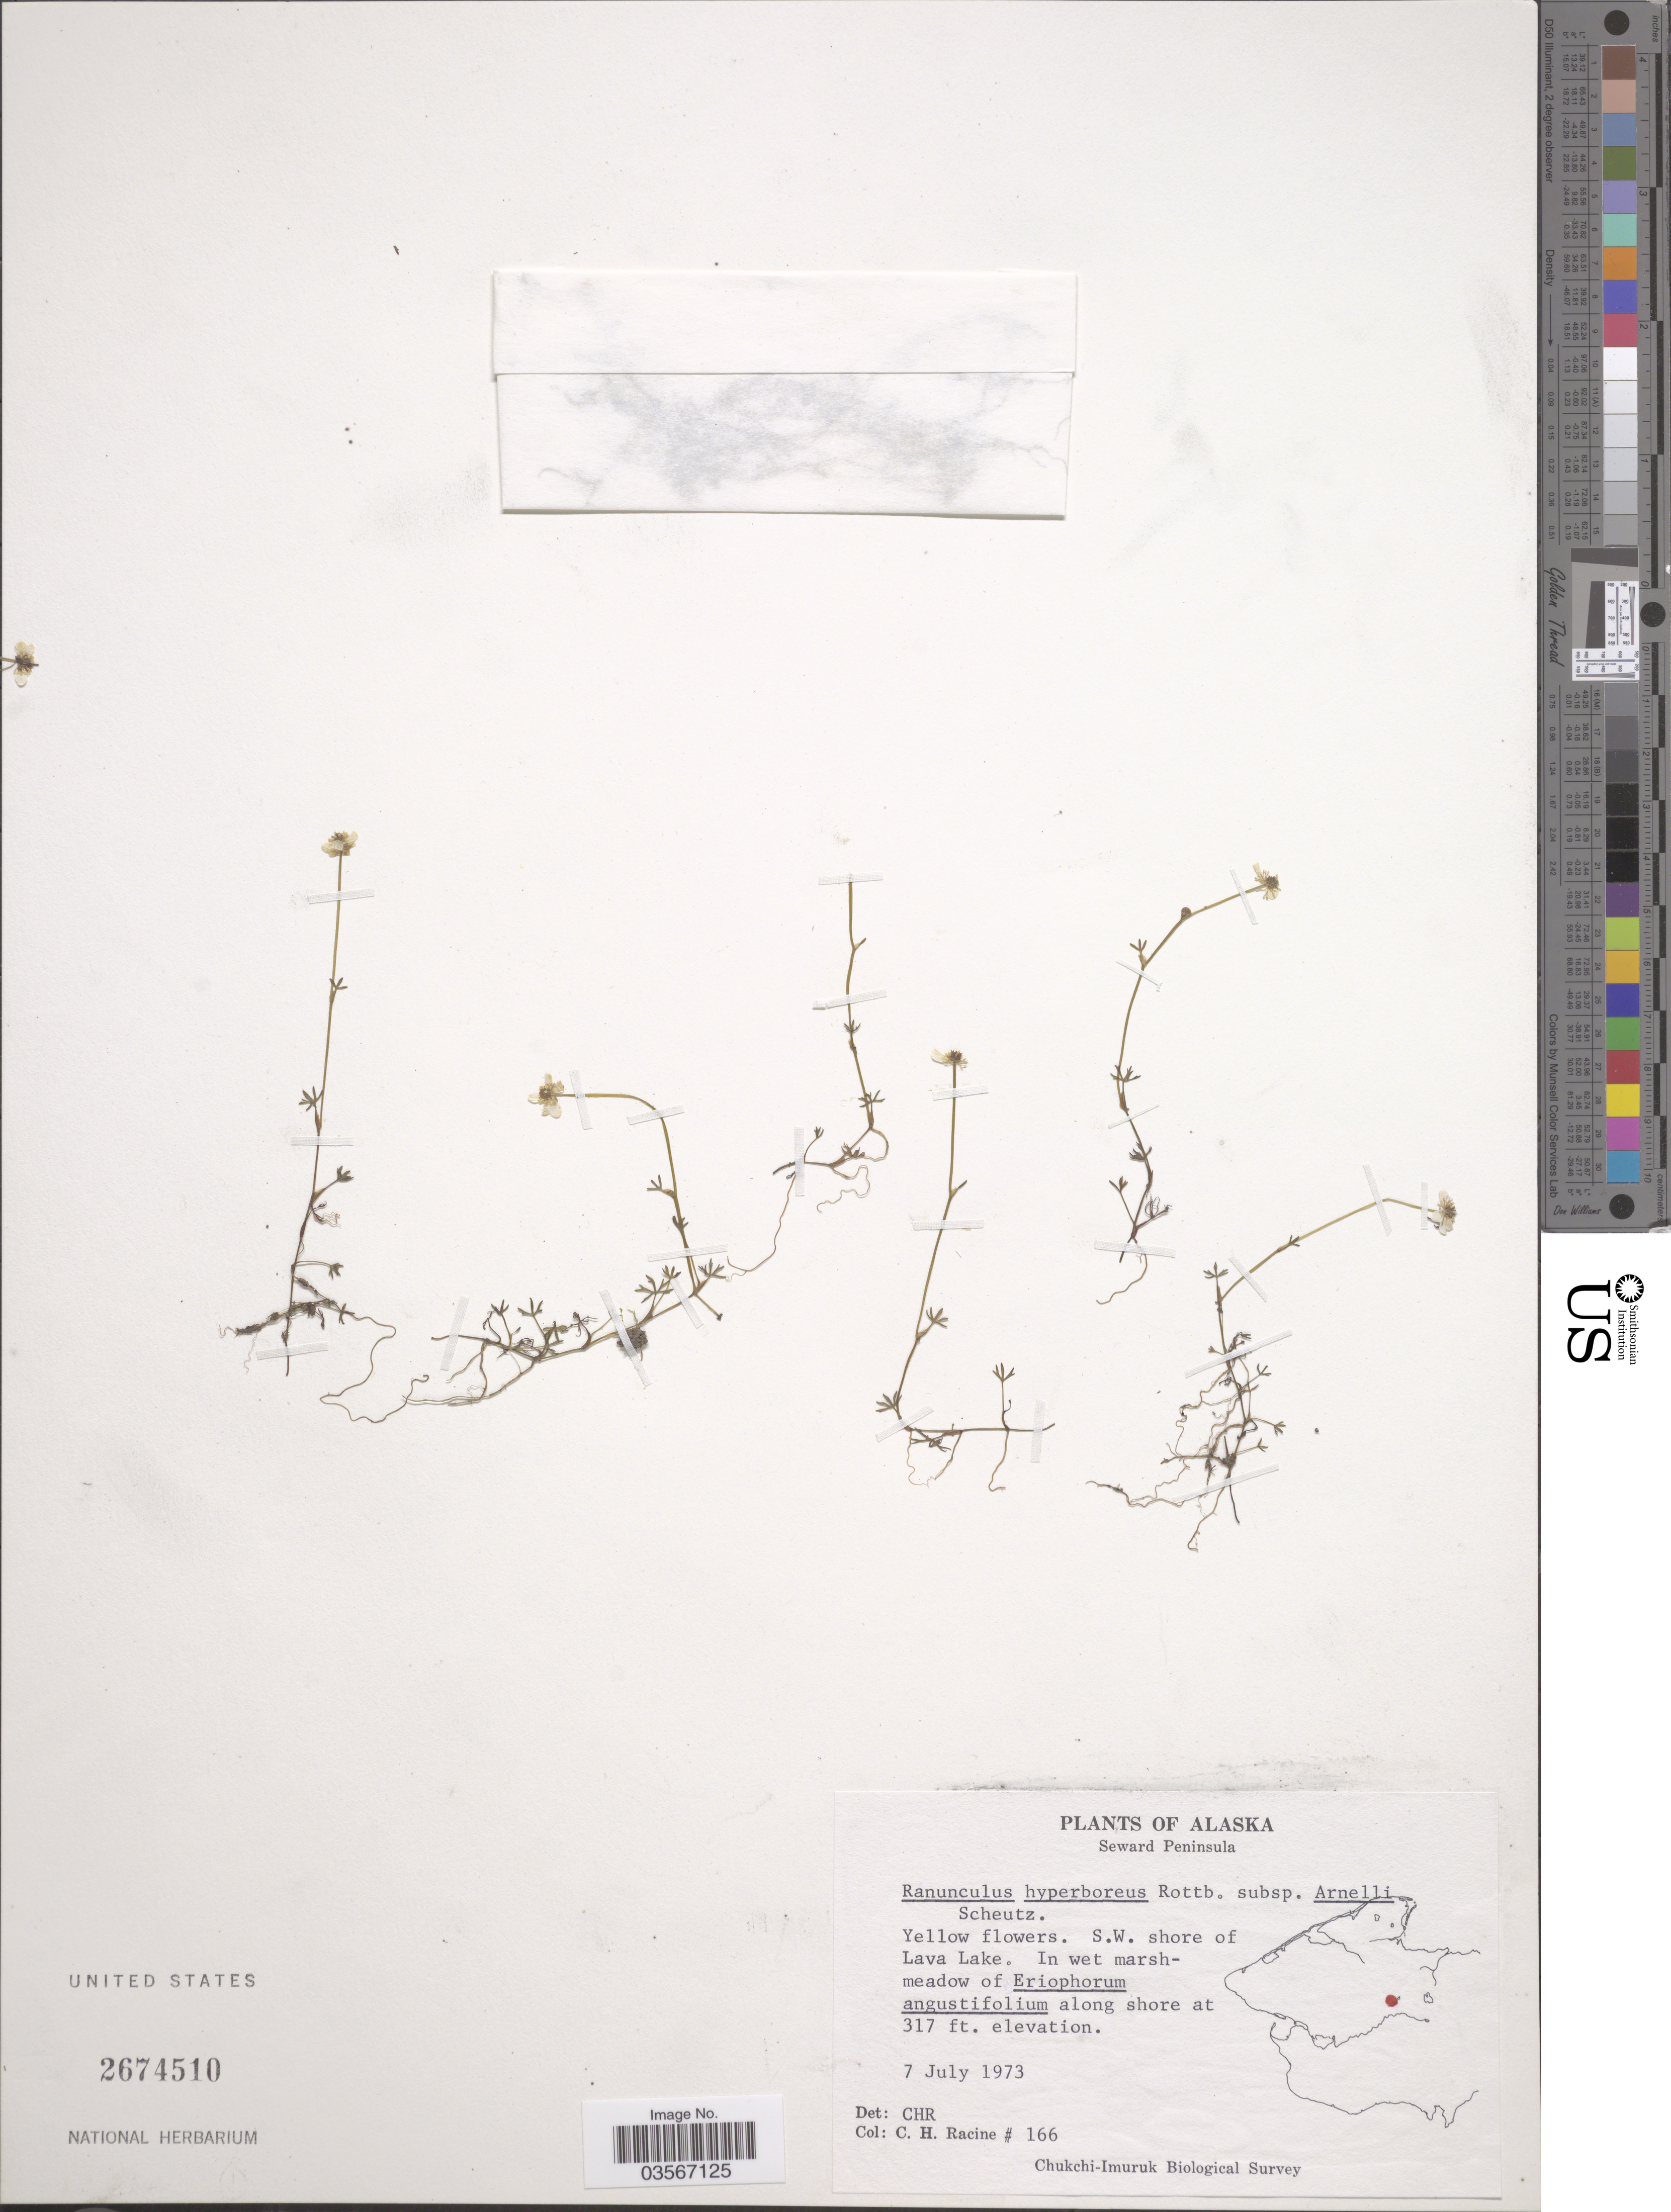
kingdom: Plantae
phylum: Tracheophyta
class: Magnoliopsida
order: Ranunculales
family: Ranunculaceae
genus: Ranunculus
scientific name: Ranunculus hyperboreus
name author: Rottb.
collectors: C. Racine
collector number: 166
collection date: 1973-07-07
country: United States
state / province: Alaska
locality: Seward Peninsula. S.W. shore of Lava Lake. Along shore.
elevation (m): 97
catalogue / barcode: US 2674510